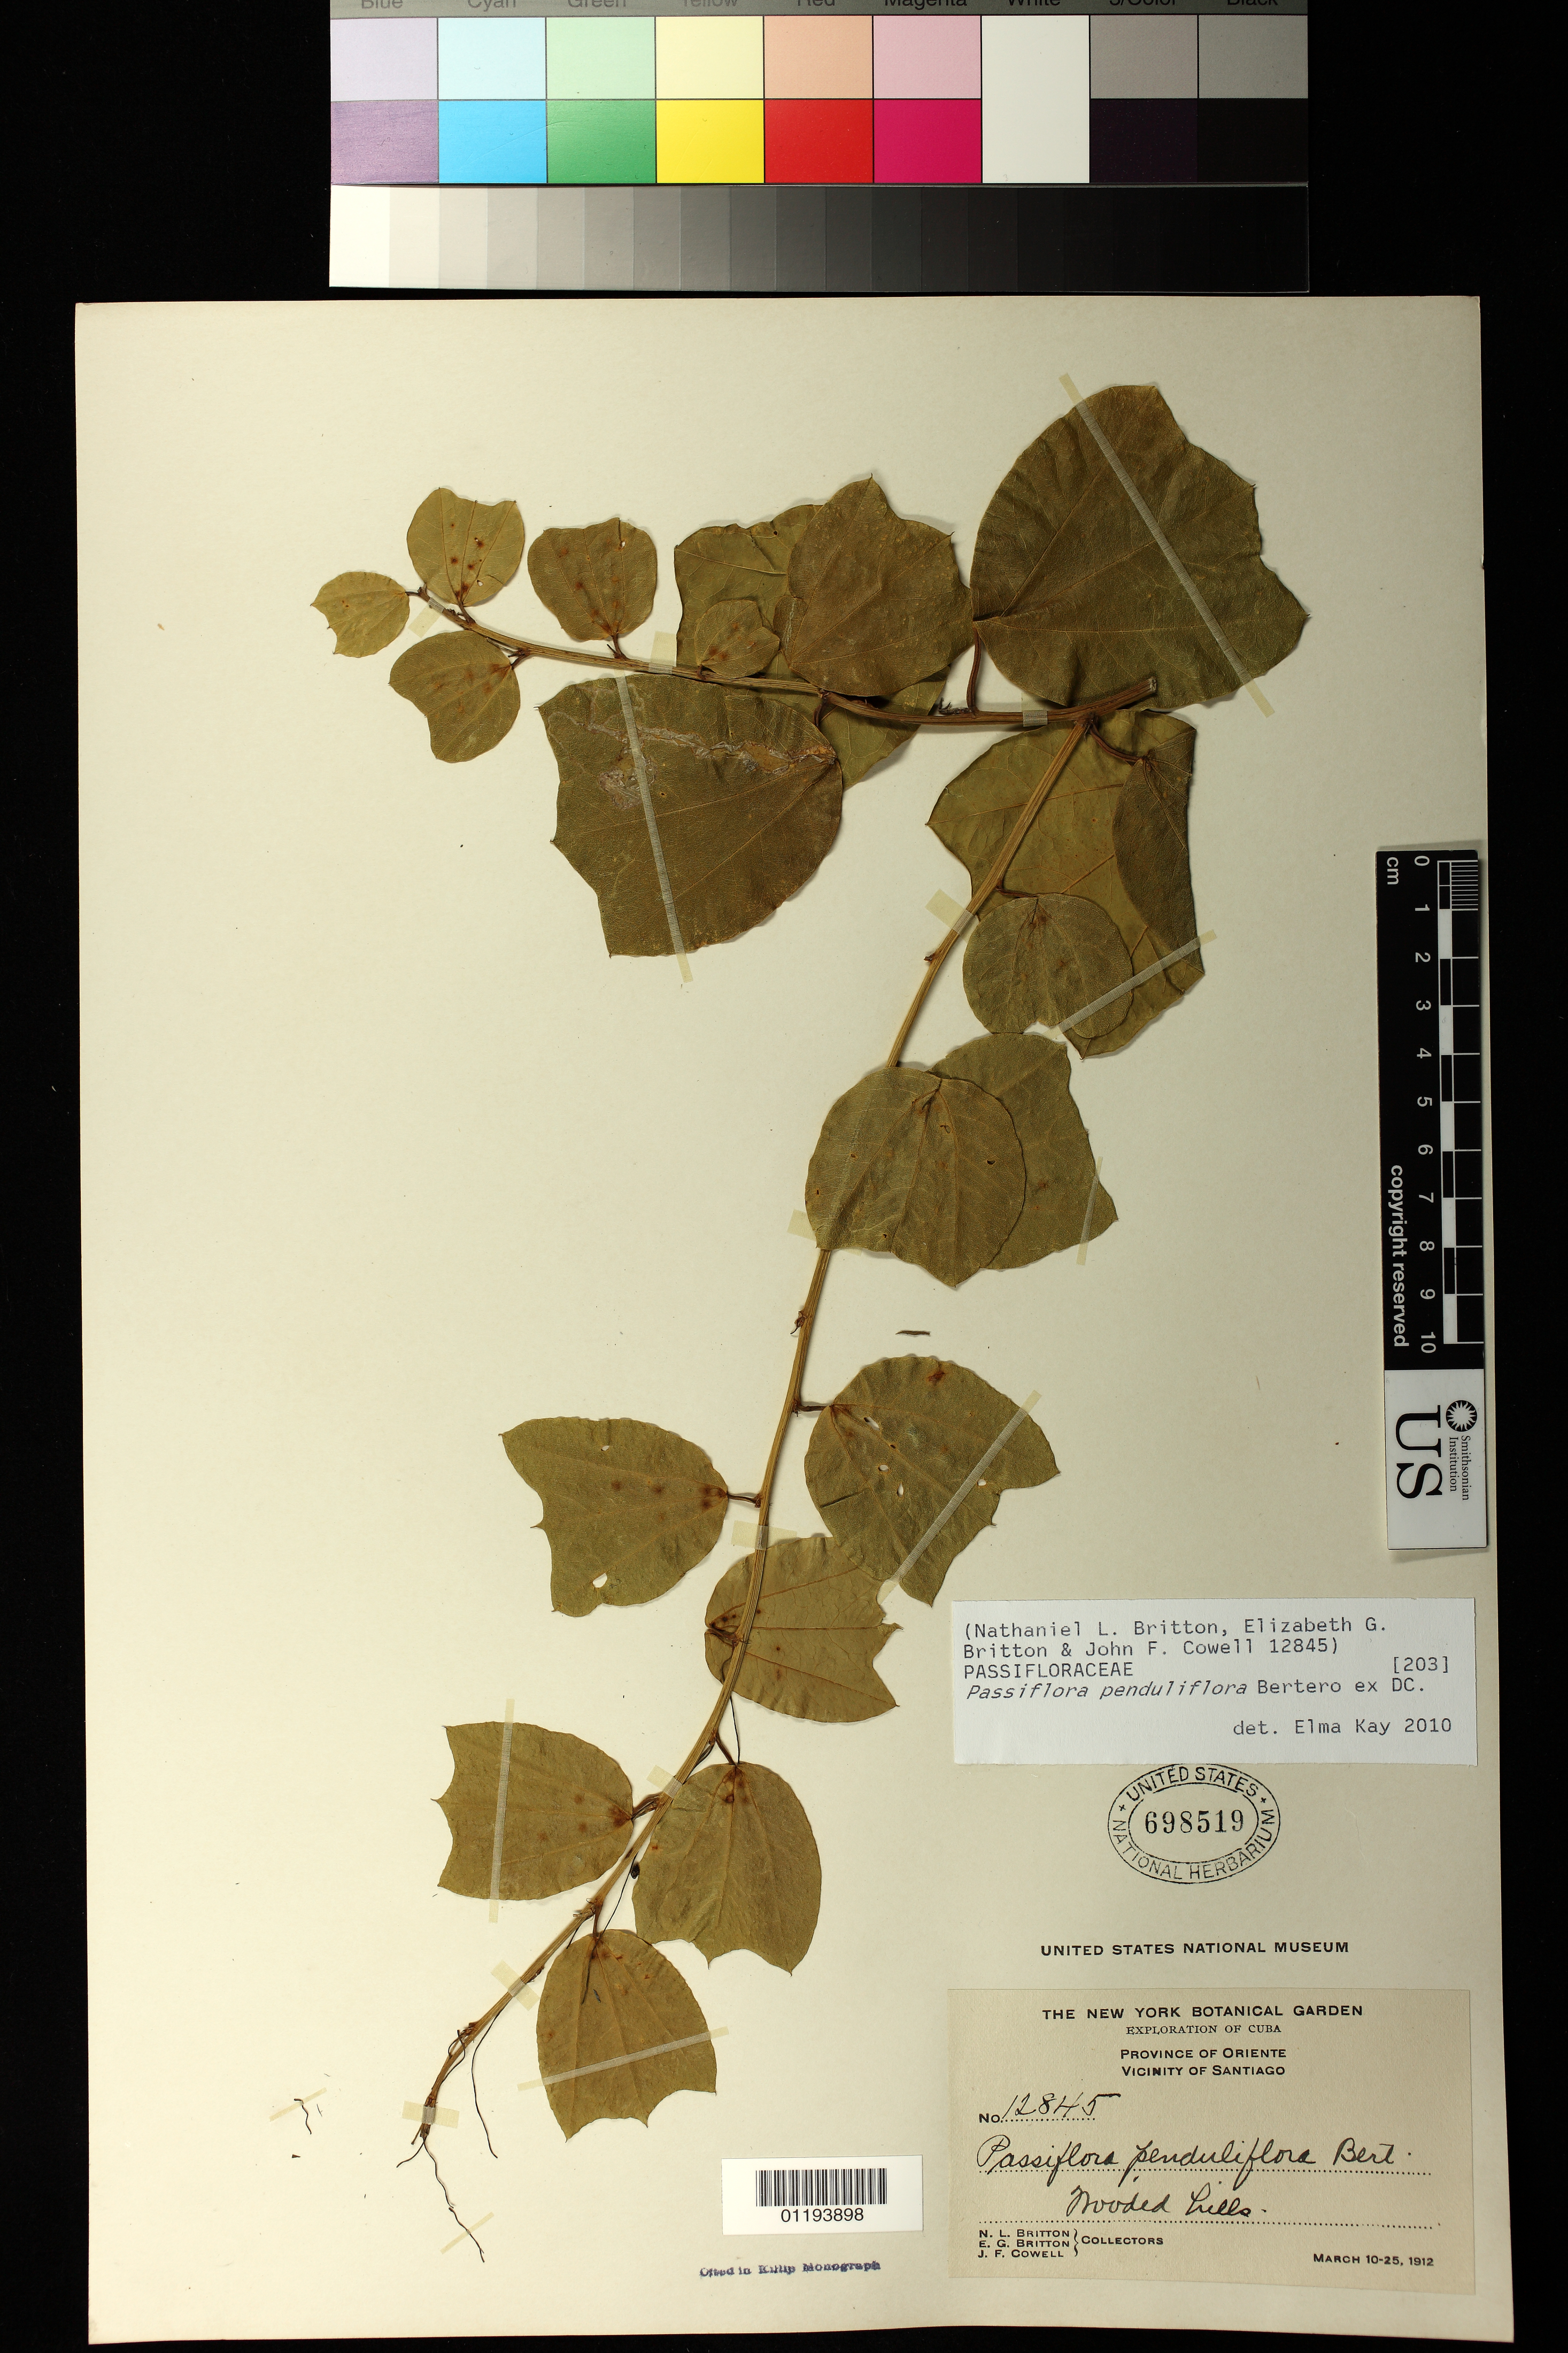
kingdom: Plantae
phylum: Tracheophyta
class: Magnoliopsida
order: Malpighiales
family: Passifloraceae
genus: Passiflora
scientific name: Passiflora penduliflora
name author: Bertero ex DC.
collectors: N. Britton, E. G. Britton & J. F. Cowell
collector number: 12845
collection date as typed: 1912 Mar 10 1912 Mar 25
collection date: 1912-03-10/1912-03-25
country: Cuba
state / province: Santiago de Cuba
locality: Province of Oriente, vicinity of Santiago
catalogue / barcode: US 698519